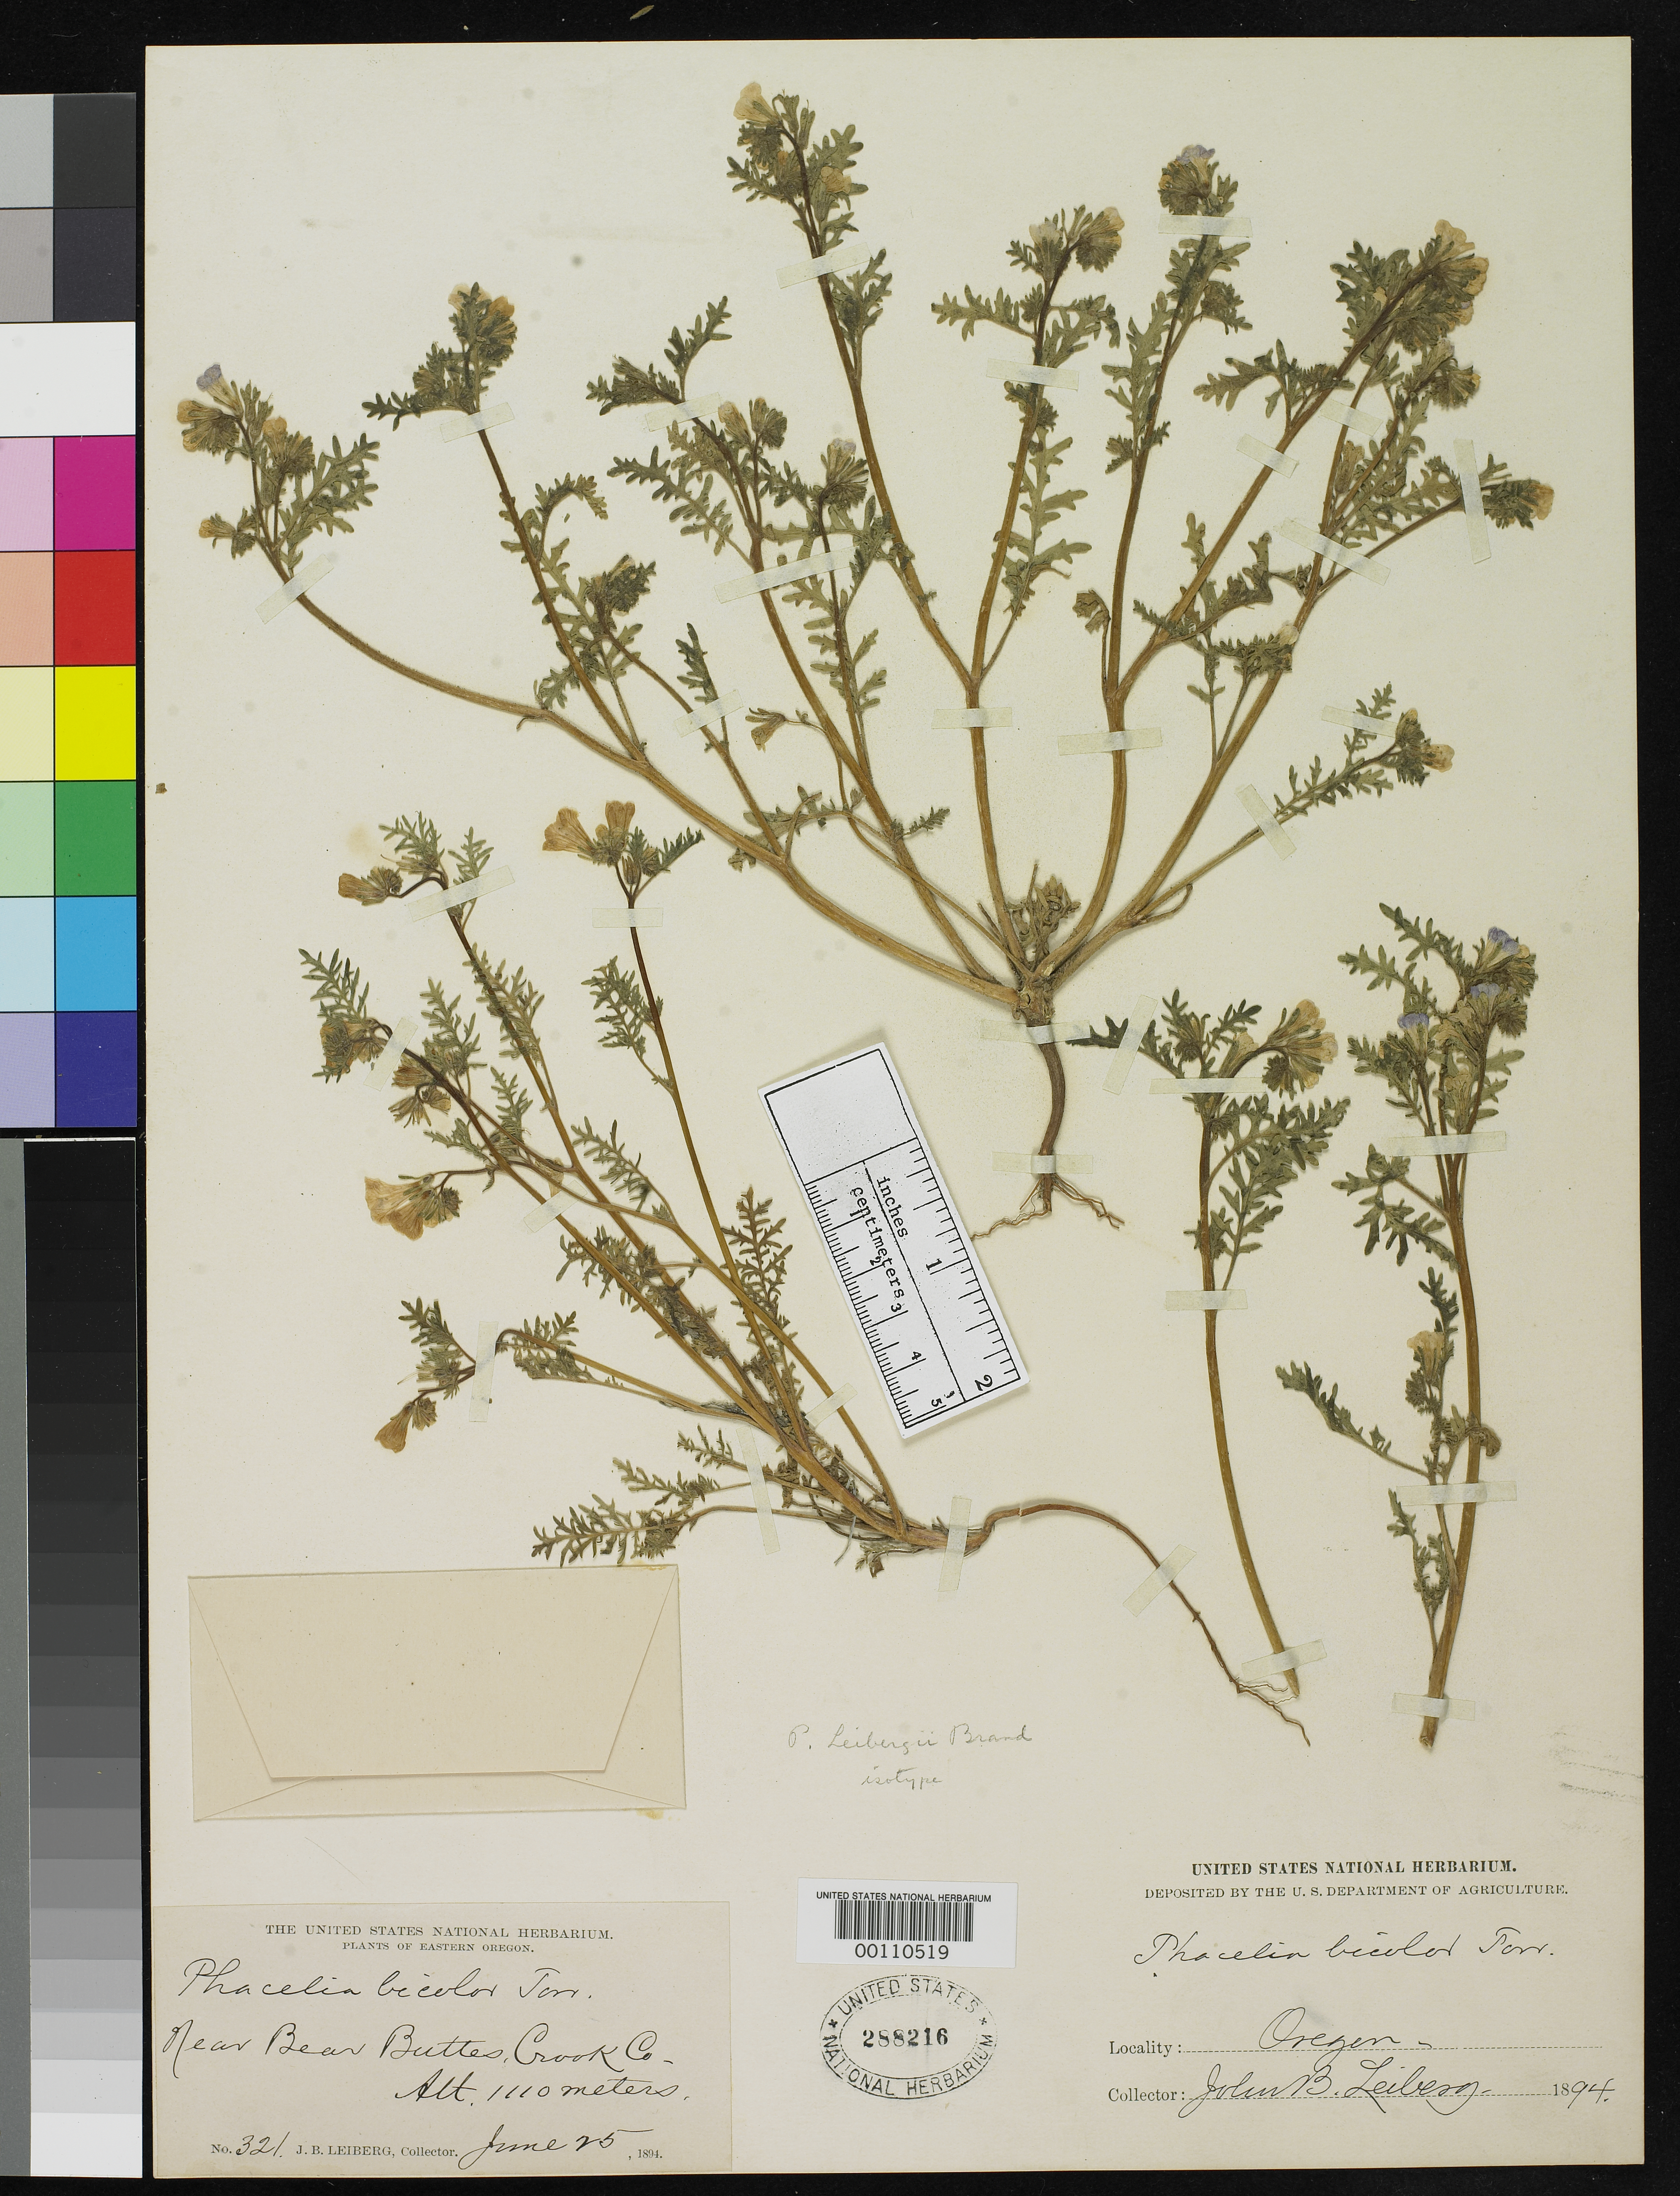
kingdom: Plantae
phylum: Tracheophyta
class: Magnoliopsida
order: Boraginales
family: Hydrophyllaceae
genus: Phacelia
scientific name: Phacelia leibergii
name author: Brand in Engl.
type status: Isotype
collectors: J. Leiberg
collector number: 321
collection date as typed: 25 Jun 1894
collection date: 1894-06-25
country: United States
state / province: Oregon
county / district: Crook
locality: Near Bear Buttes.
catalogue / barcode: US 288216